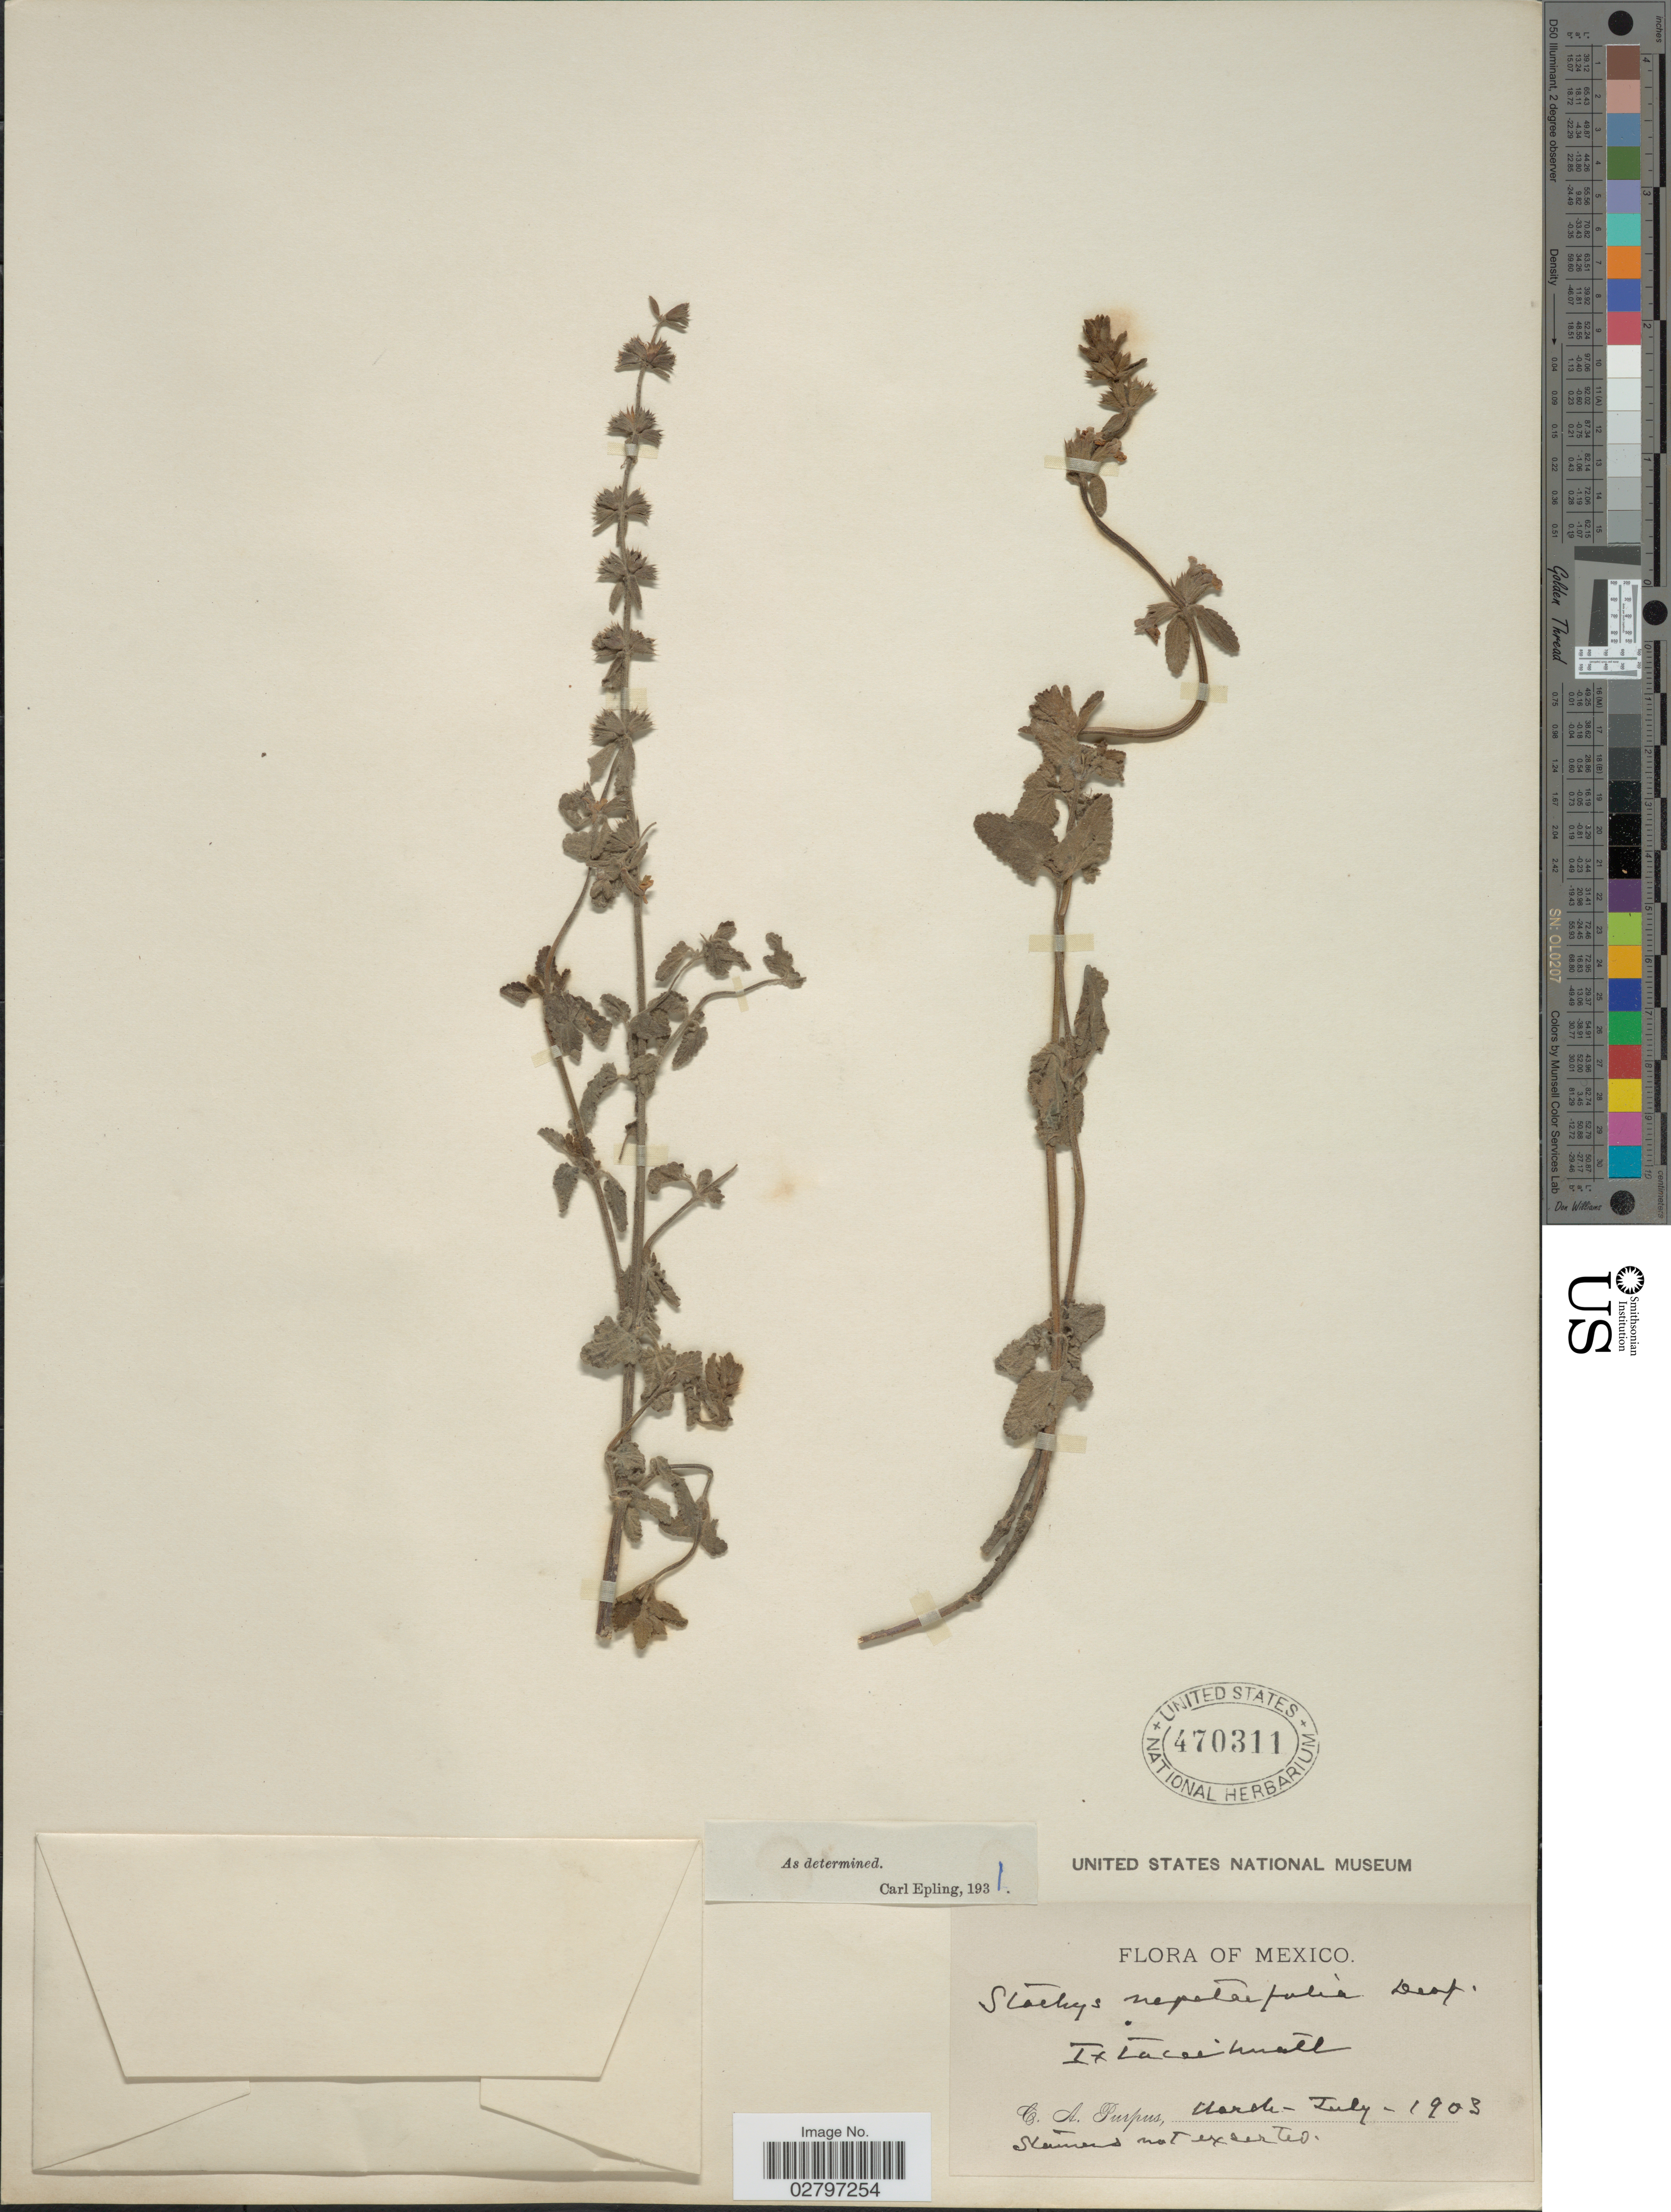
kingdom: Plantae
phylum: Tracheophyta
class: Magnoliopsida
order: Lamiales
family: Lamiaceae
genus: Stachys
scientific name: Stachys nepetifolia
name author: Desf.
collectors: C. A. Purpus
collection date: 1903-03/1903-07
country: Mexico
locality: Ixtaccihuatl.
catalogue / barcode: US 470311